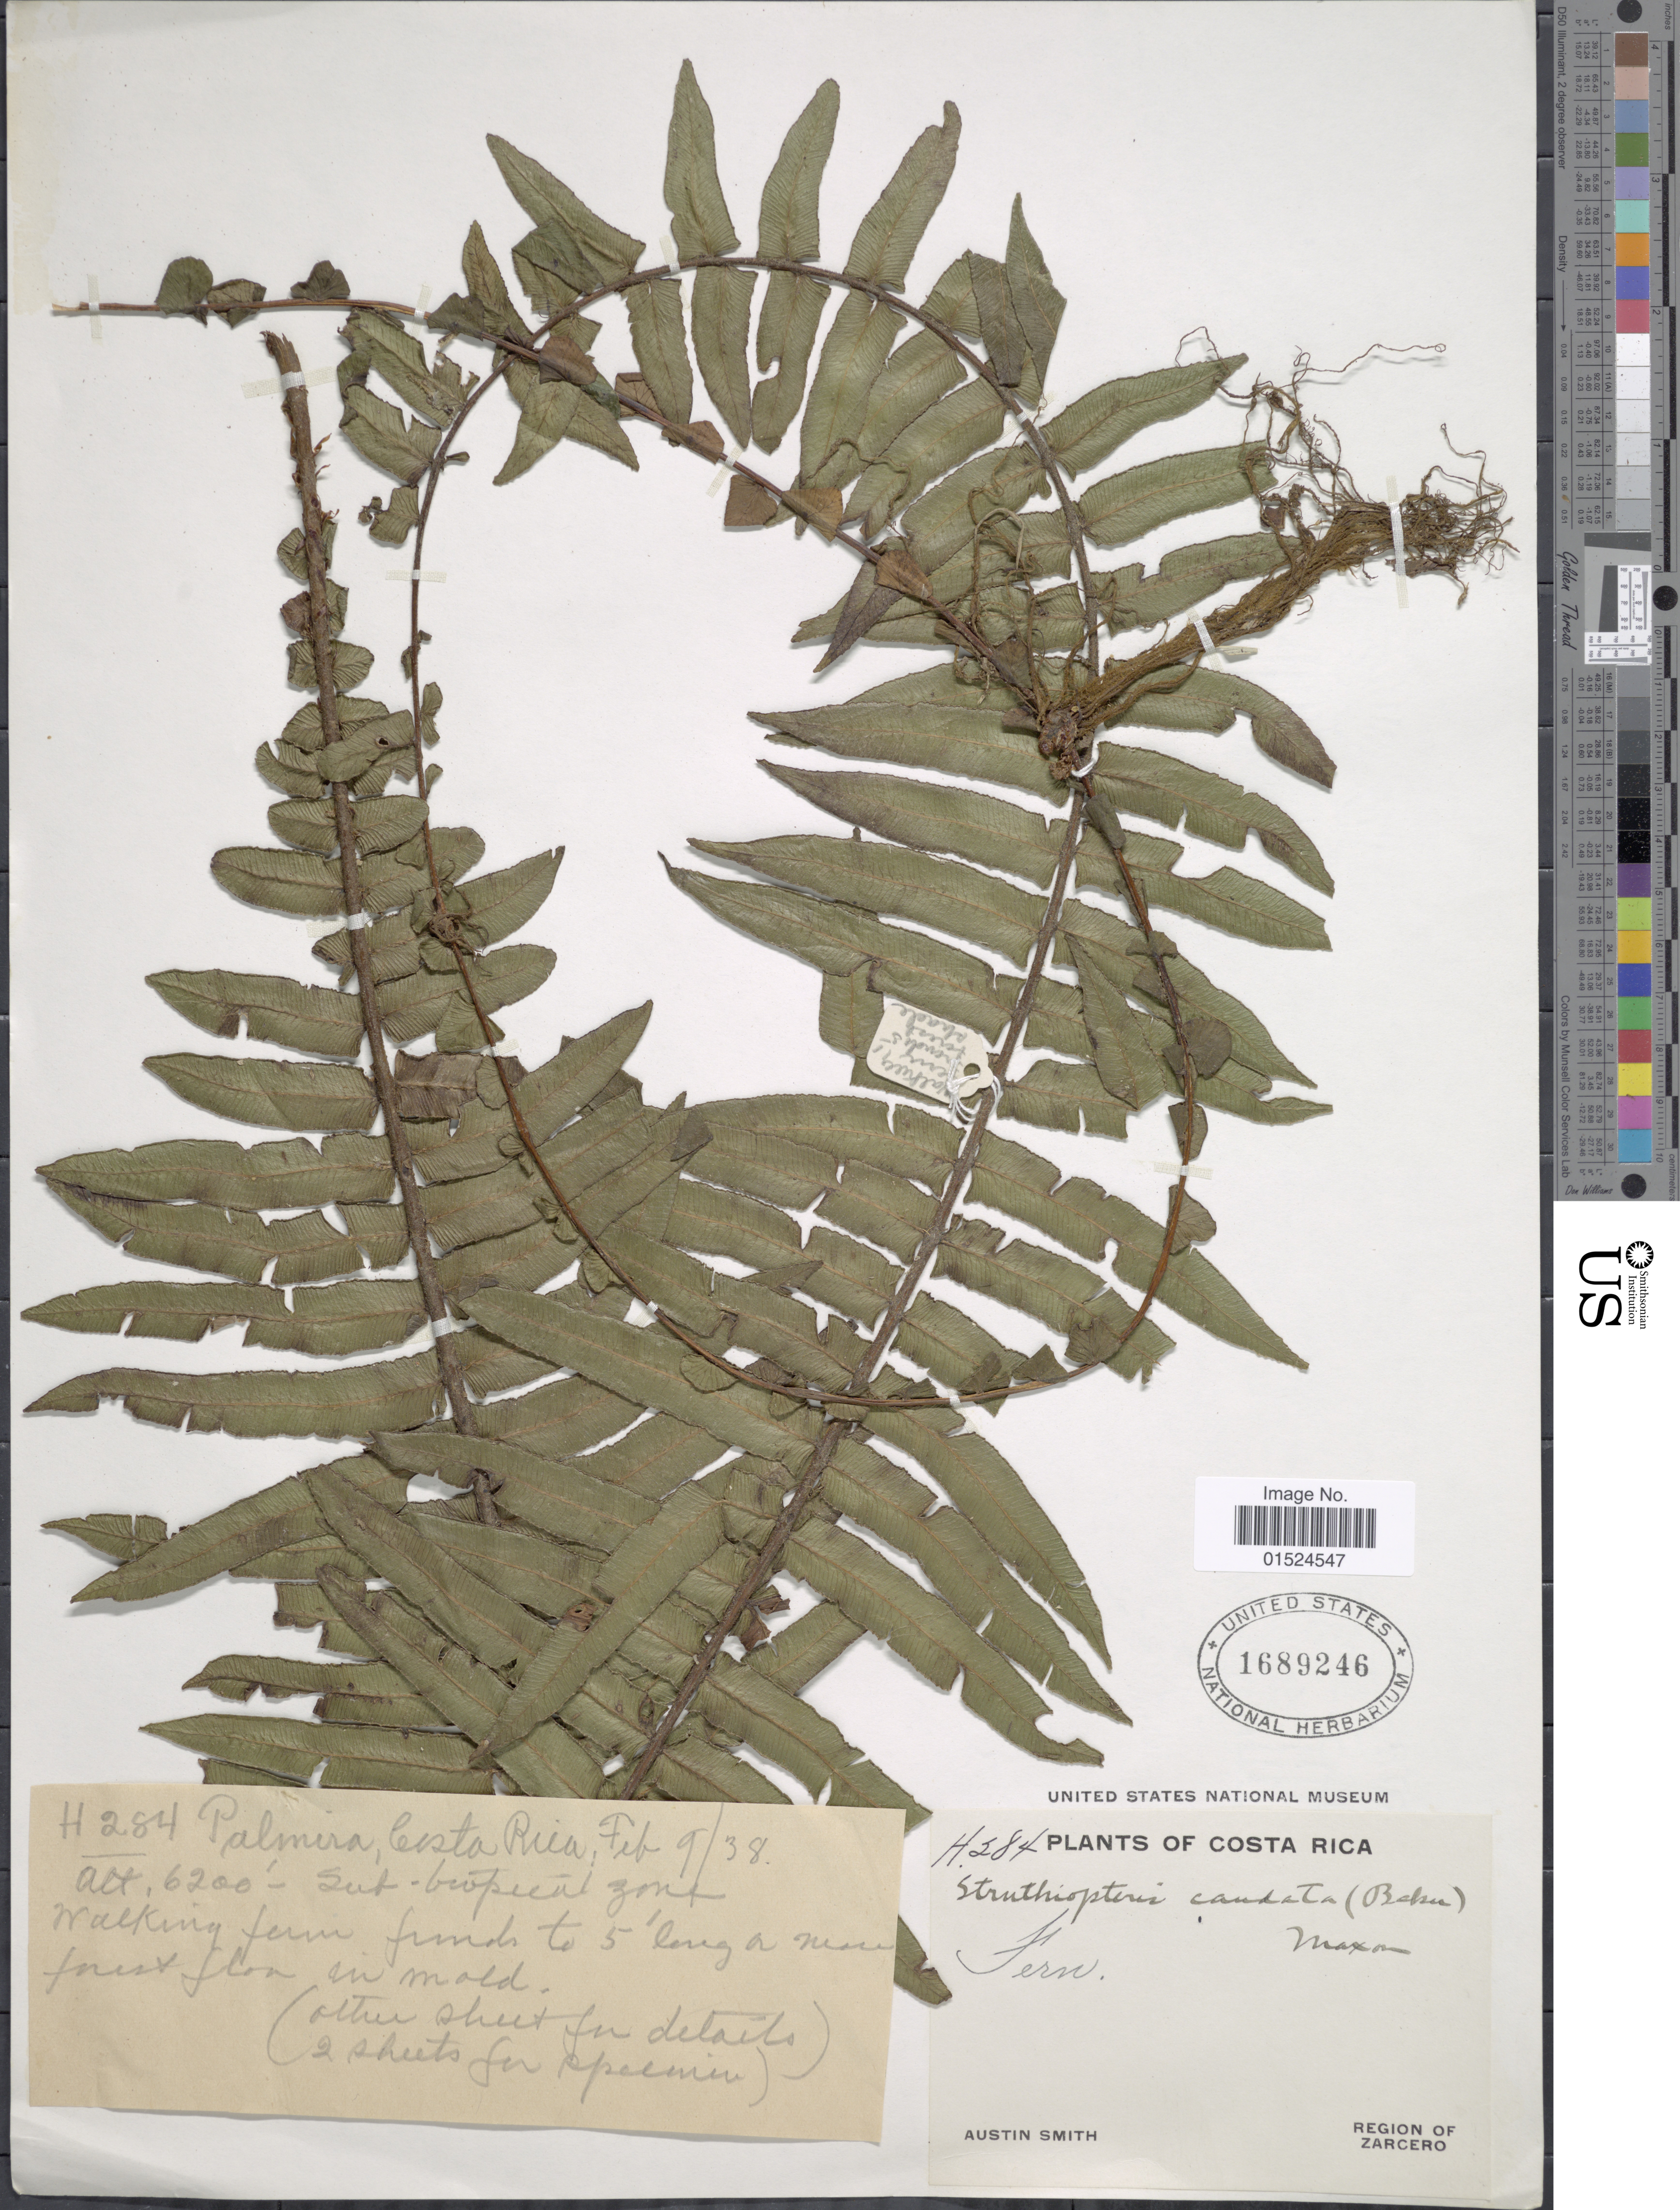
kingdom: Plantae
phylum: Tracheophyta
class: Polypodiopsida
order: Polypodiales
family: Blechnaceae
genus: Blechnum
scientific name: Blechnum sprucei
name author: C. Chr.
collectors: Aust P. Smith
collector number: H284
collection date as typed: Transcribed d/m/y: 9/2/38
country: Costa Rica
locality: Palmira, Region of Zarcero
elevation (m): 1890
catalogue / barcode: US 1689246